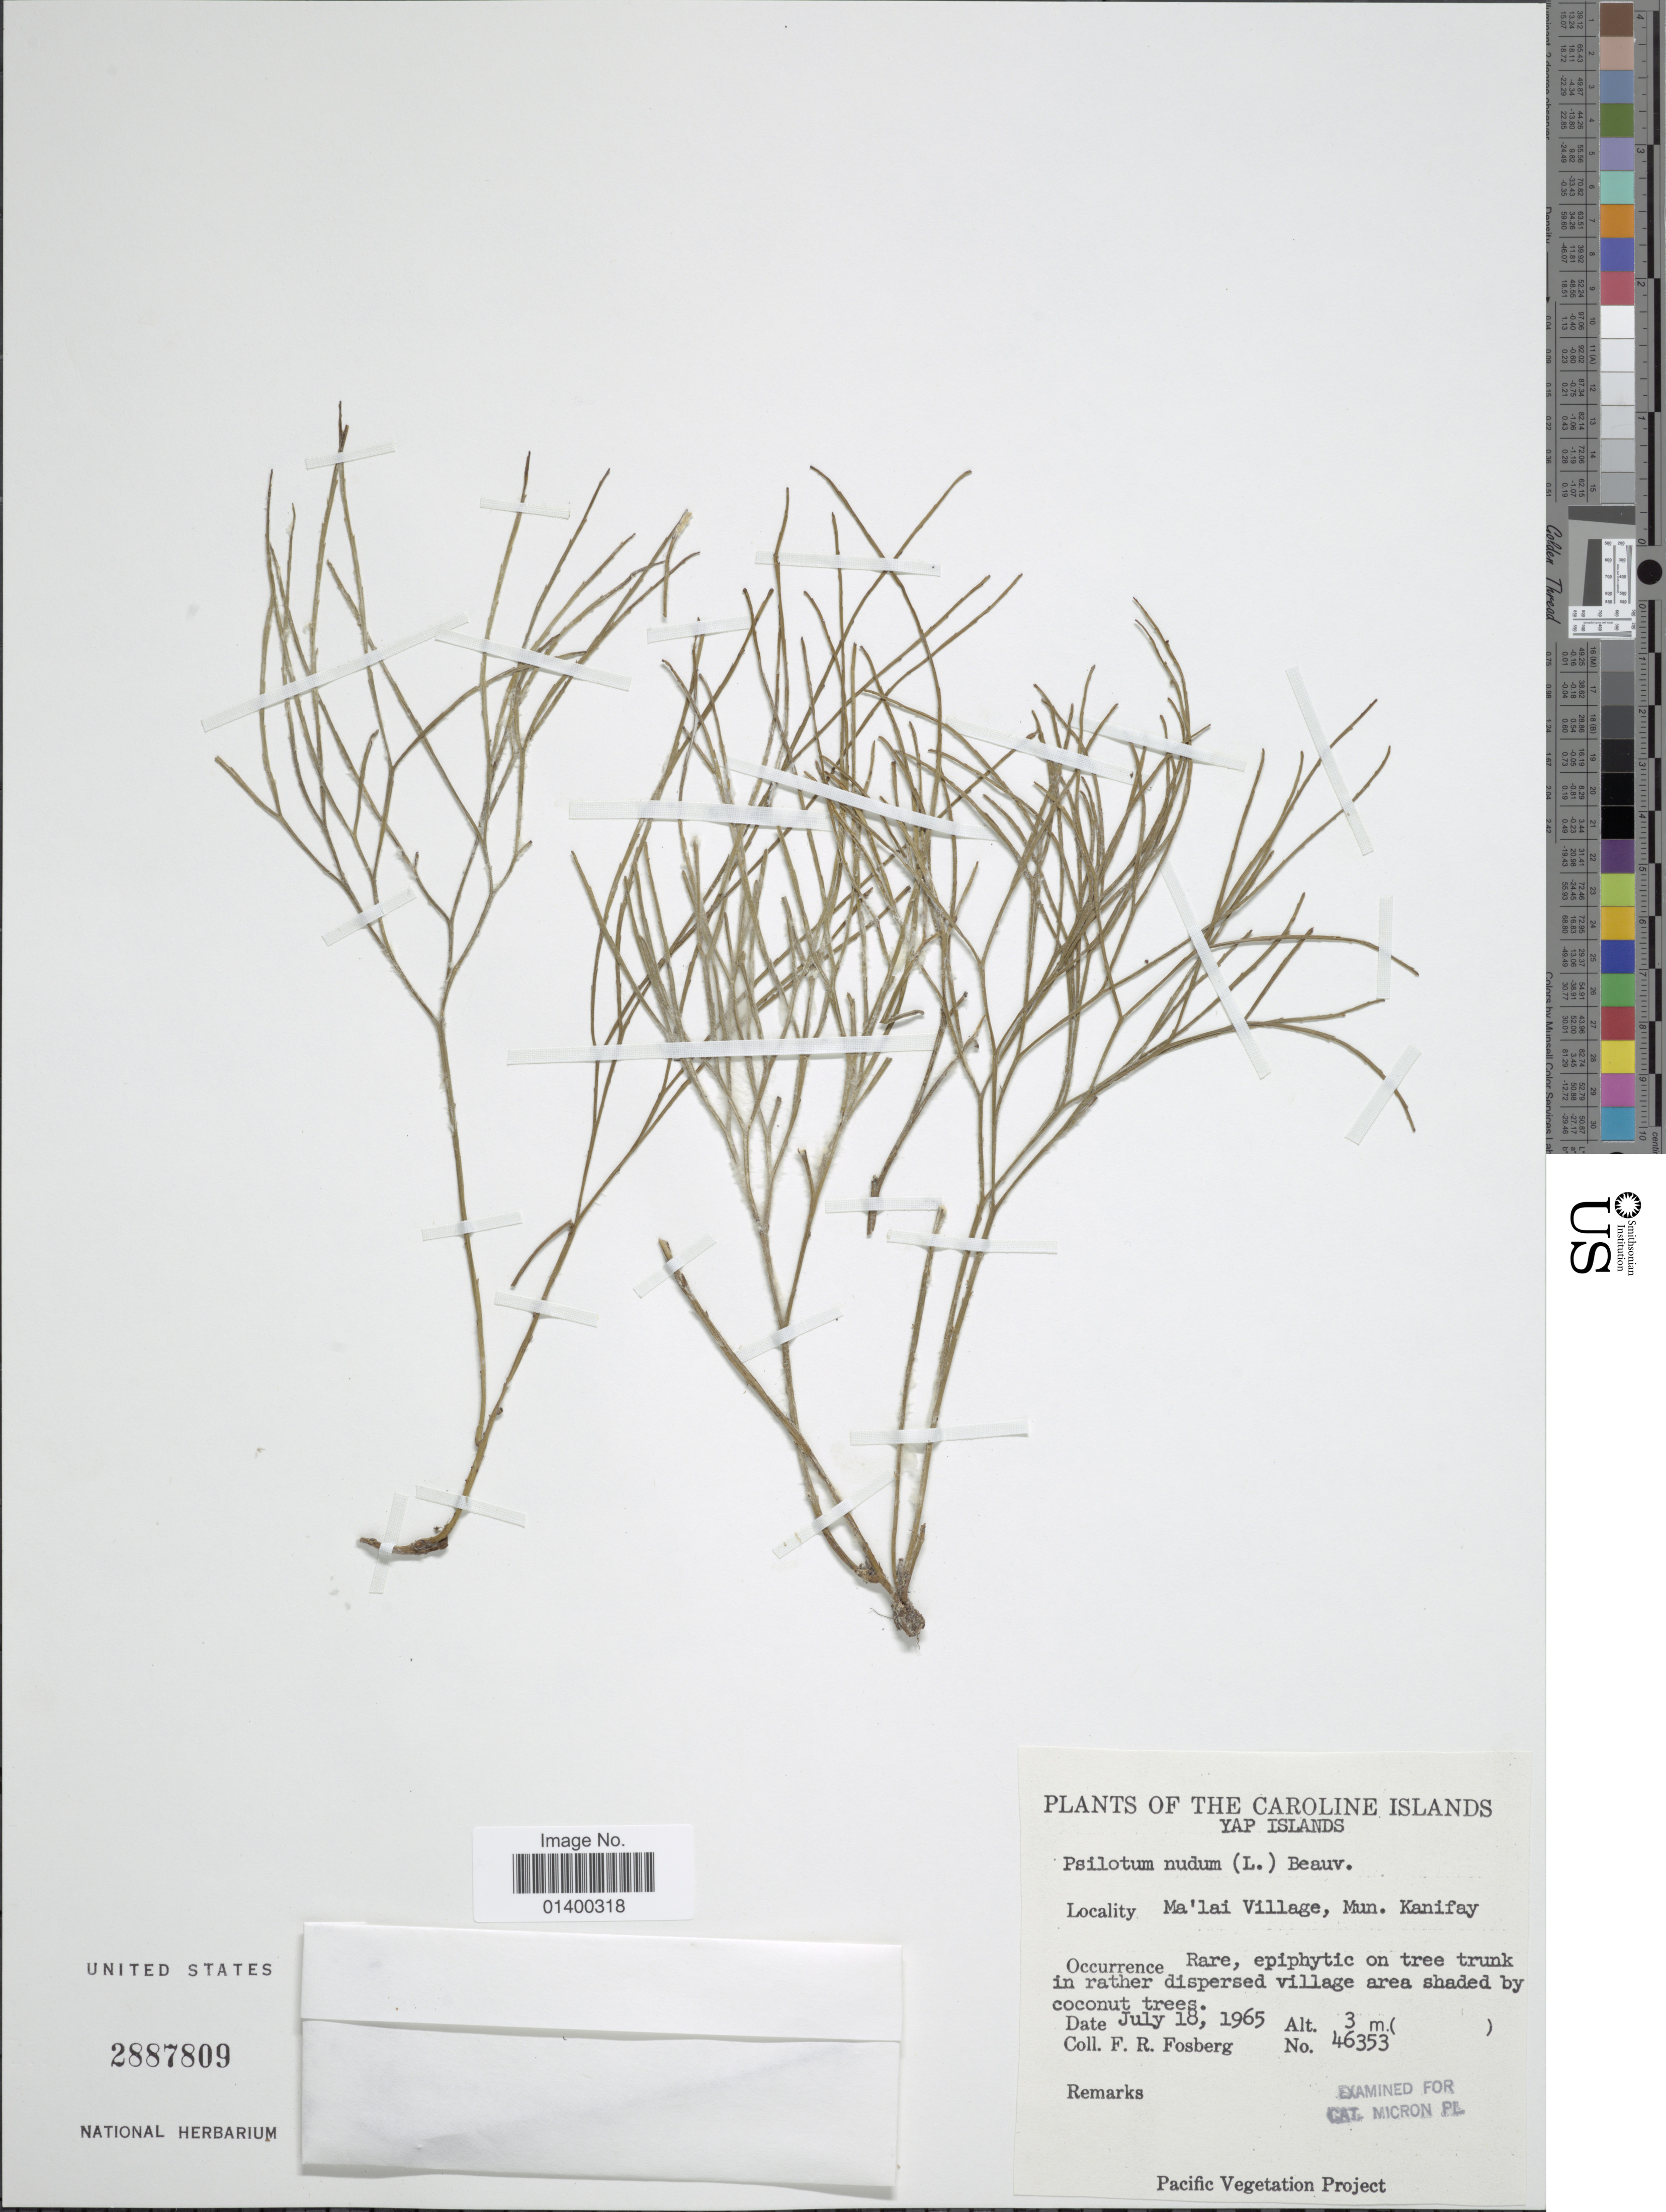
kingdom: Plantae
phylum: Tracheophyta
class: Polypodiopsida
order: Psilotales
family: Psilotaceae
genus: Psilotum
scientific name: Psilotum nudum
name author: (L.) P. Beauv.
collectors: F. R. Fosberg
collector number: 46353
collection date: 1965-07-18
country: Micronesia, Federated States of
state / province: Yap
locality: Caroline Islands, Yap Islands, Ma'lai Village, Mun. Kanifay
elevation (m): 3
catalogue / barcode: US 2887809